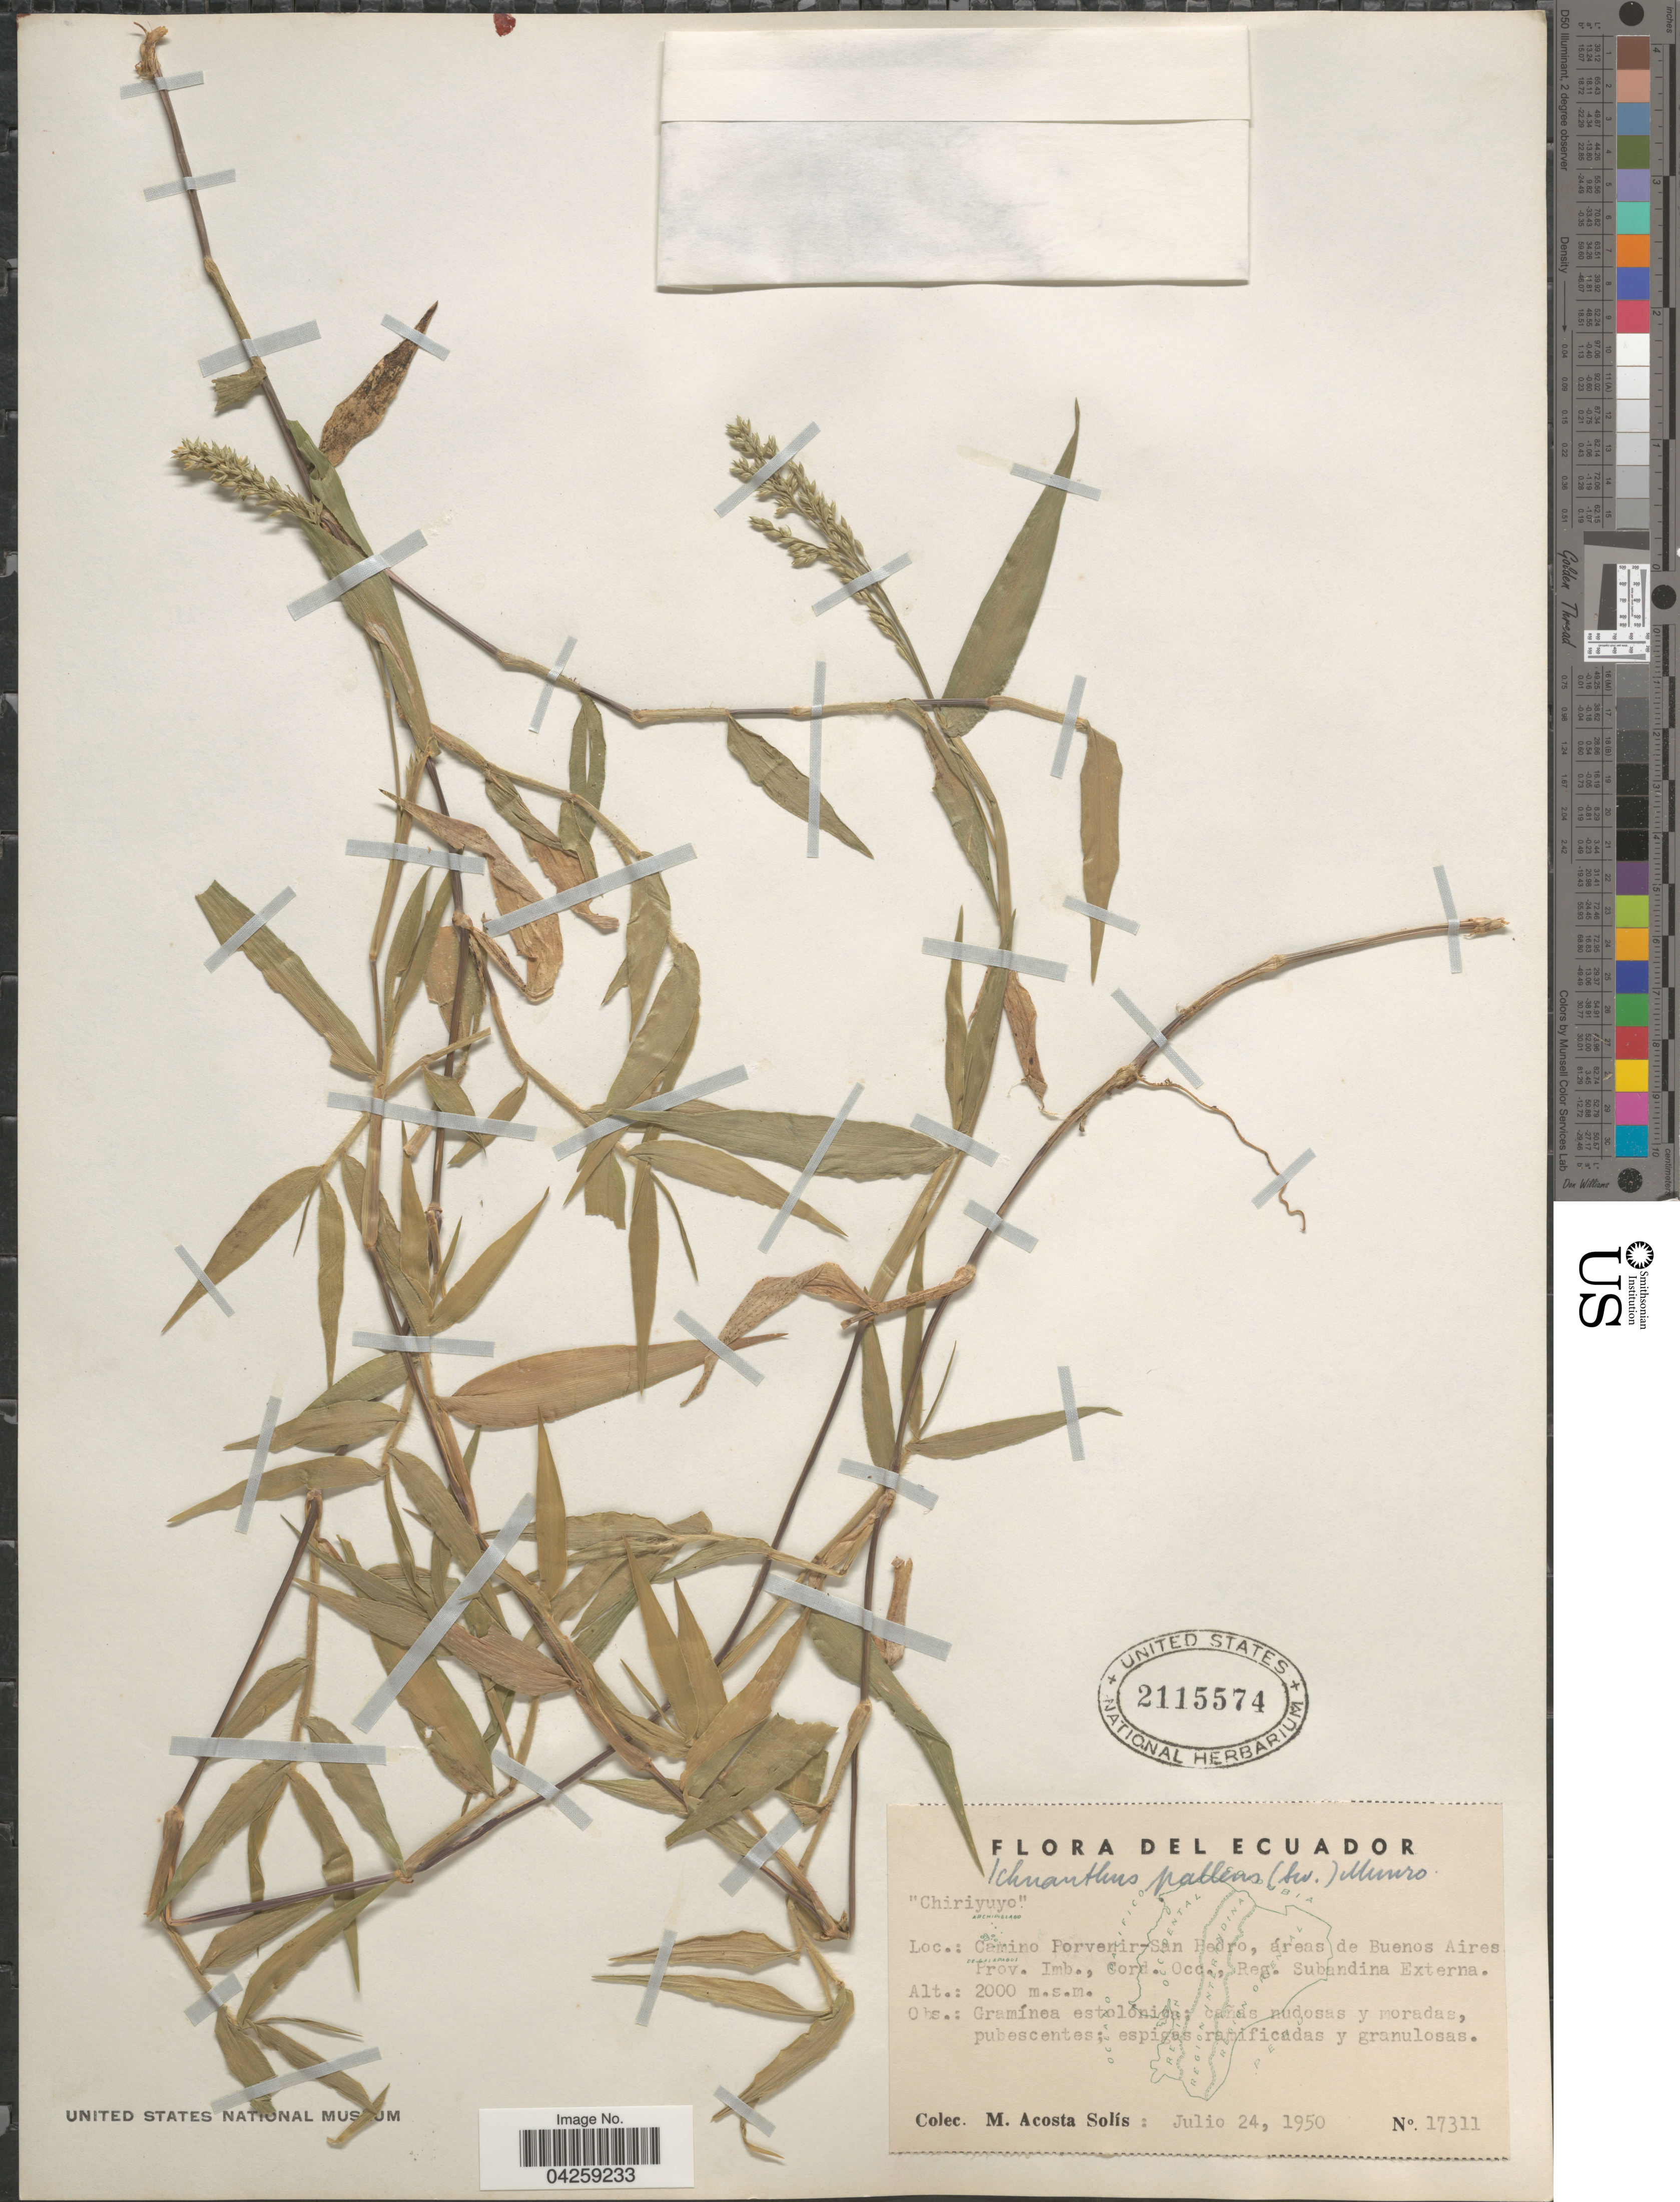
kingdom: Plantae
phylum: Tracheophyta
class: Liliopsida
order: Poales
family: Poaceae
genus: Ichnanthus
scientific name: Ichnanthus pallens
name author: (Sw.) Munro ex Benth.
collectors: M. Acosta Solis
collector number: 17311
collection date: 1950-07-24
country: Ecuador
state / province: Imbabura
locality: Camino Porvenir-San Pedro, áreas de Buenos Aires. Cord. Occ., Reg. Subandina Externa.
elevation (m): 2000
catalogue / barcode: US 2115574